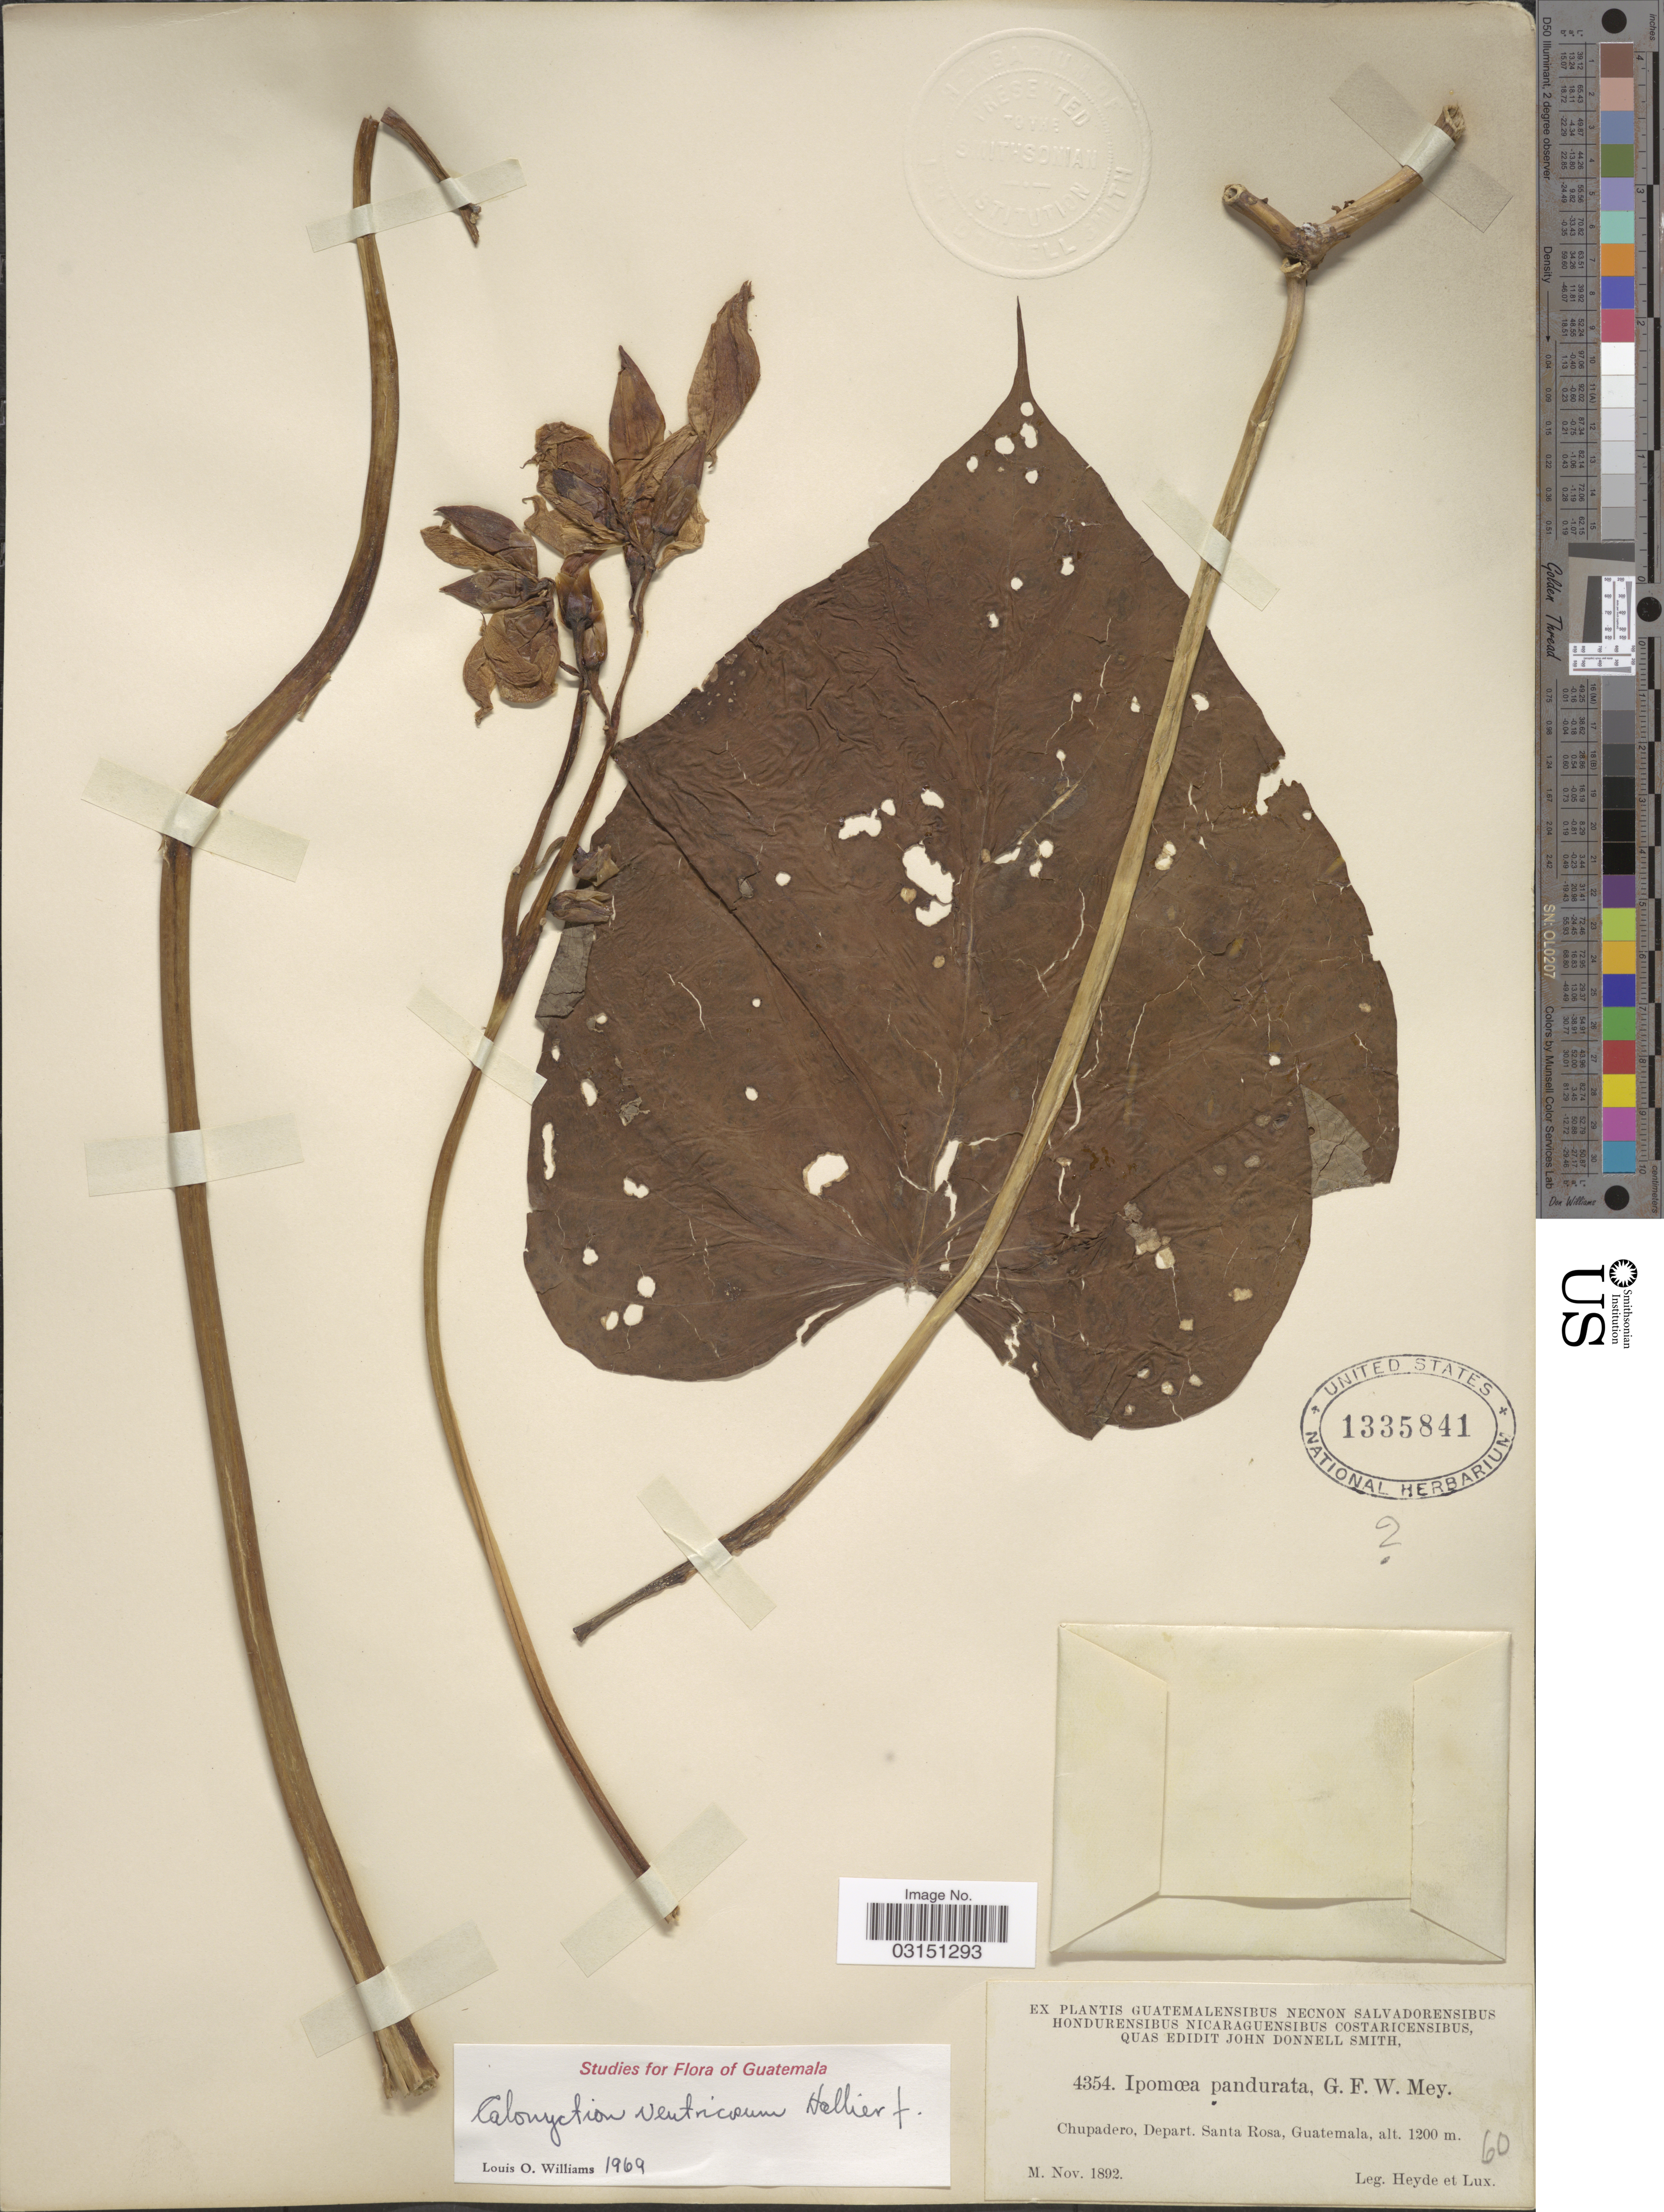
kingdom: Plantae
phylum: Tracheophyta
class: Magnoliopsida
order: Solanales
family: Convolvulaceae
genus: Ipomoea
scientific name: Ipomoea santillanii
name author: O'Donell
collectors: Heyde & Lux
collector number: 4354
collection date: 1892-11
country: Guatemala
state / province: Santa Rosa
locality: Chupadero, Depart. Santa Rosa.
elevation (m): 1200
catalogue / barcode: US 1335841